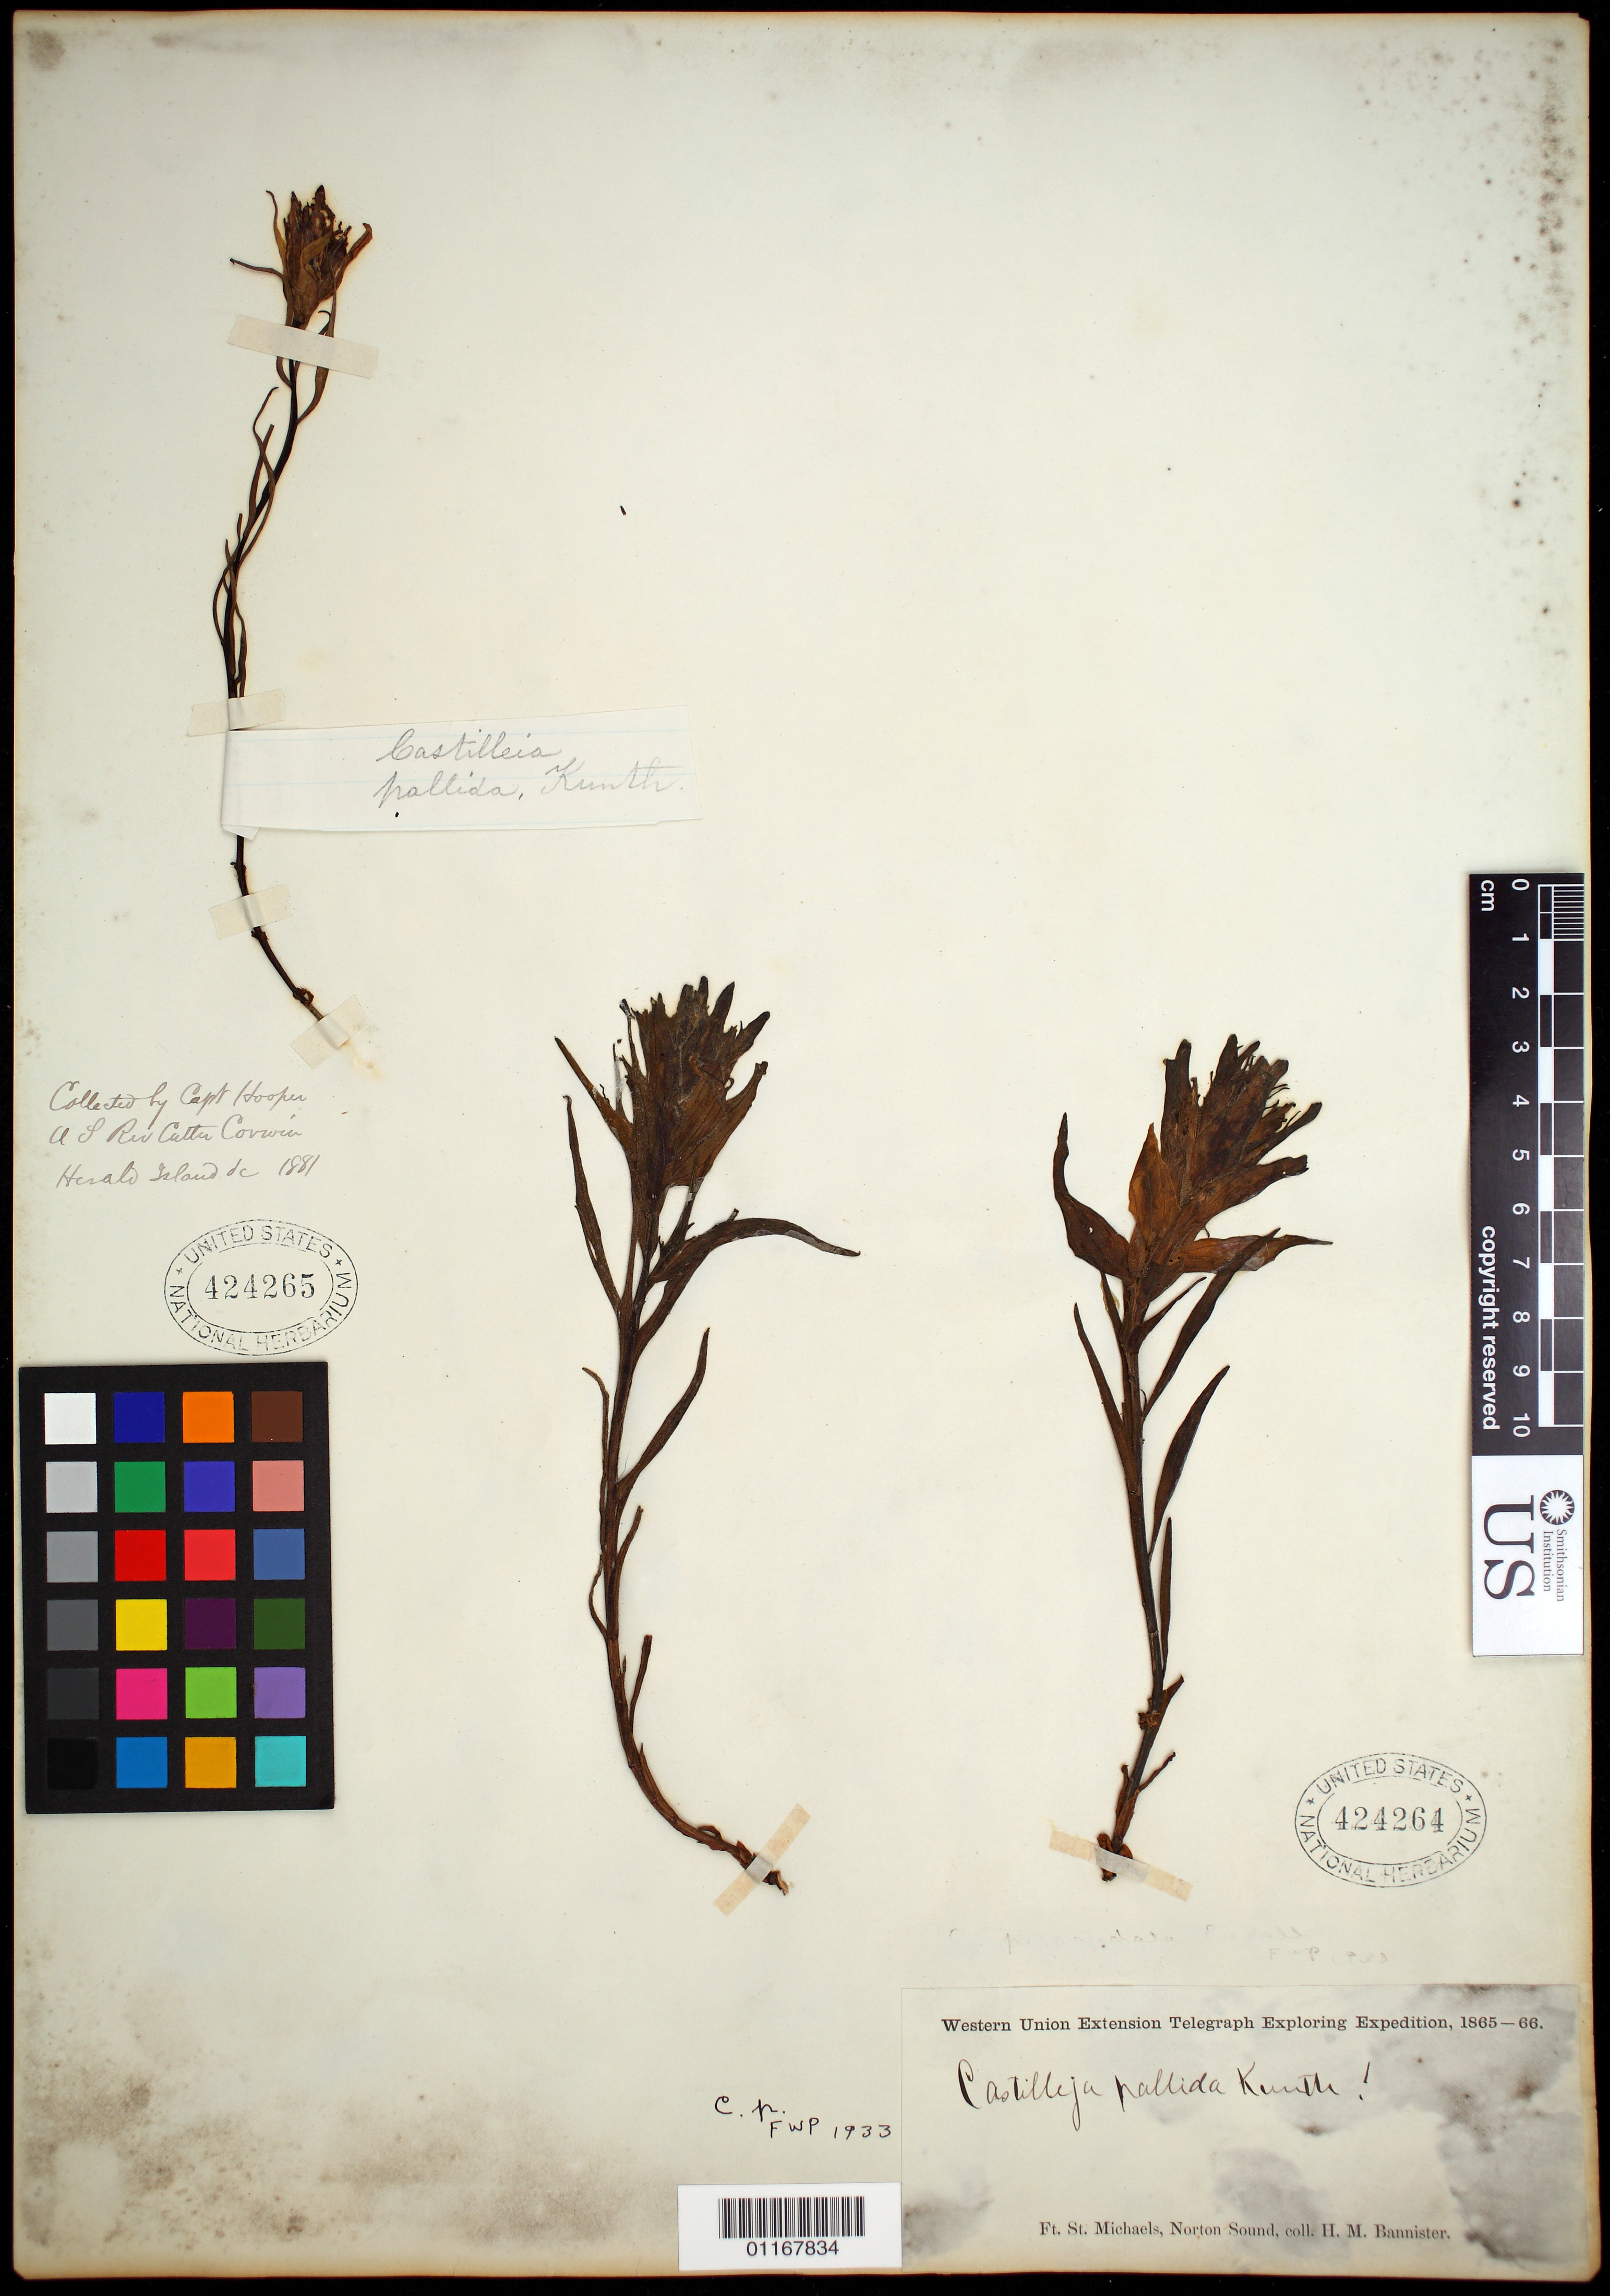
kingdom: Plantae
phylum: Tracheophyta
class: Magnoliopsida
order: Lamiales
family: Orobanchaceae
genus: Castilleja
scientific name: Castilleja pallida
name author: (L.) Spreng.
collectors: C. Hooper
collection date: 1881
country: Russian Federation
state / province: Chukotka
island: Gerald [ Herald ]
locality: Herald Island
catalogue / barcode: US 424265